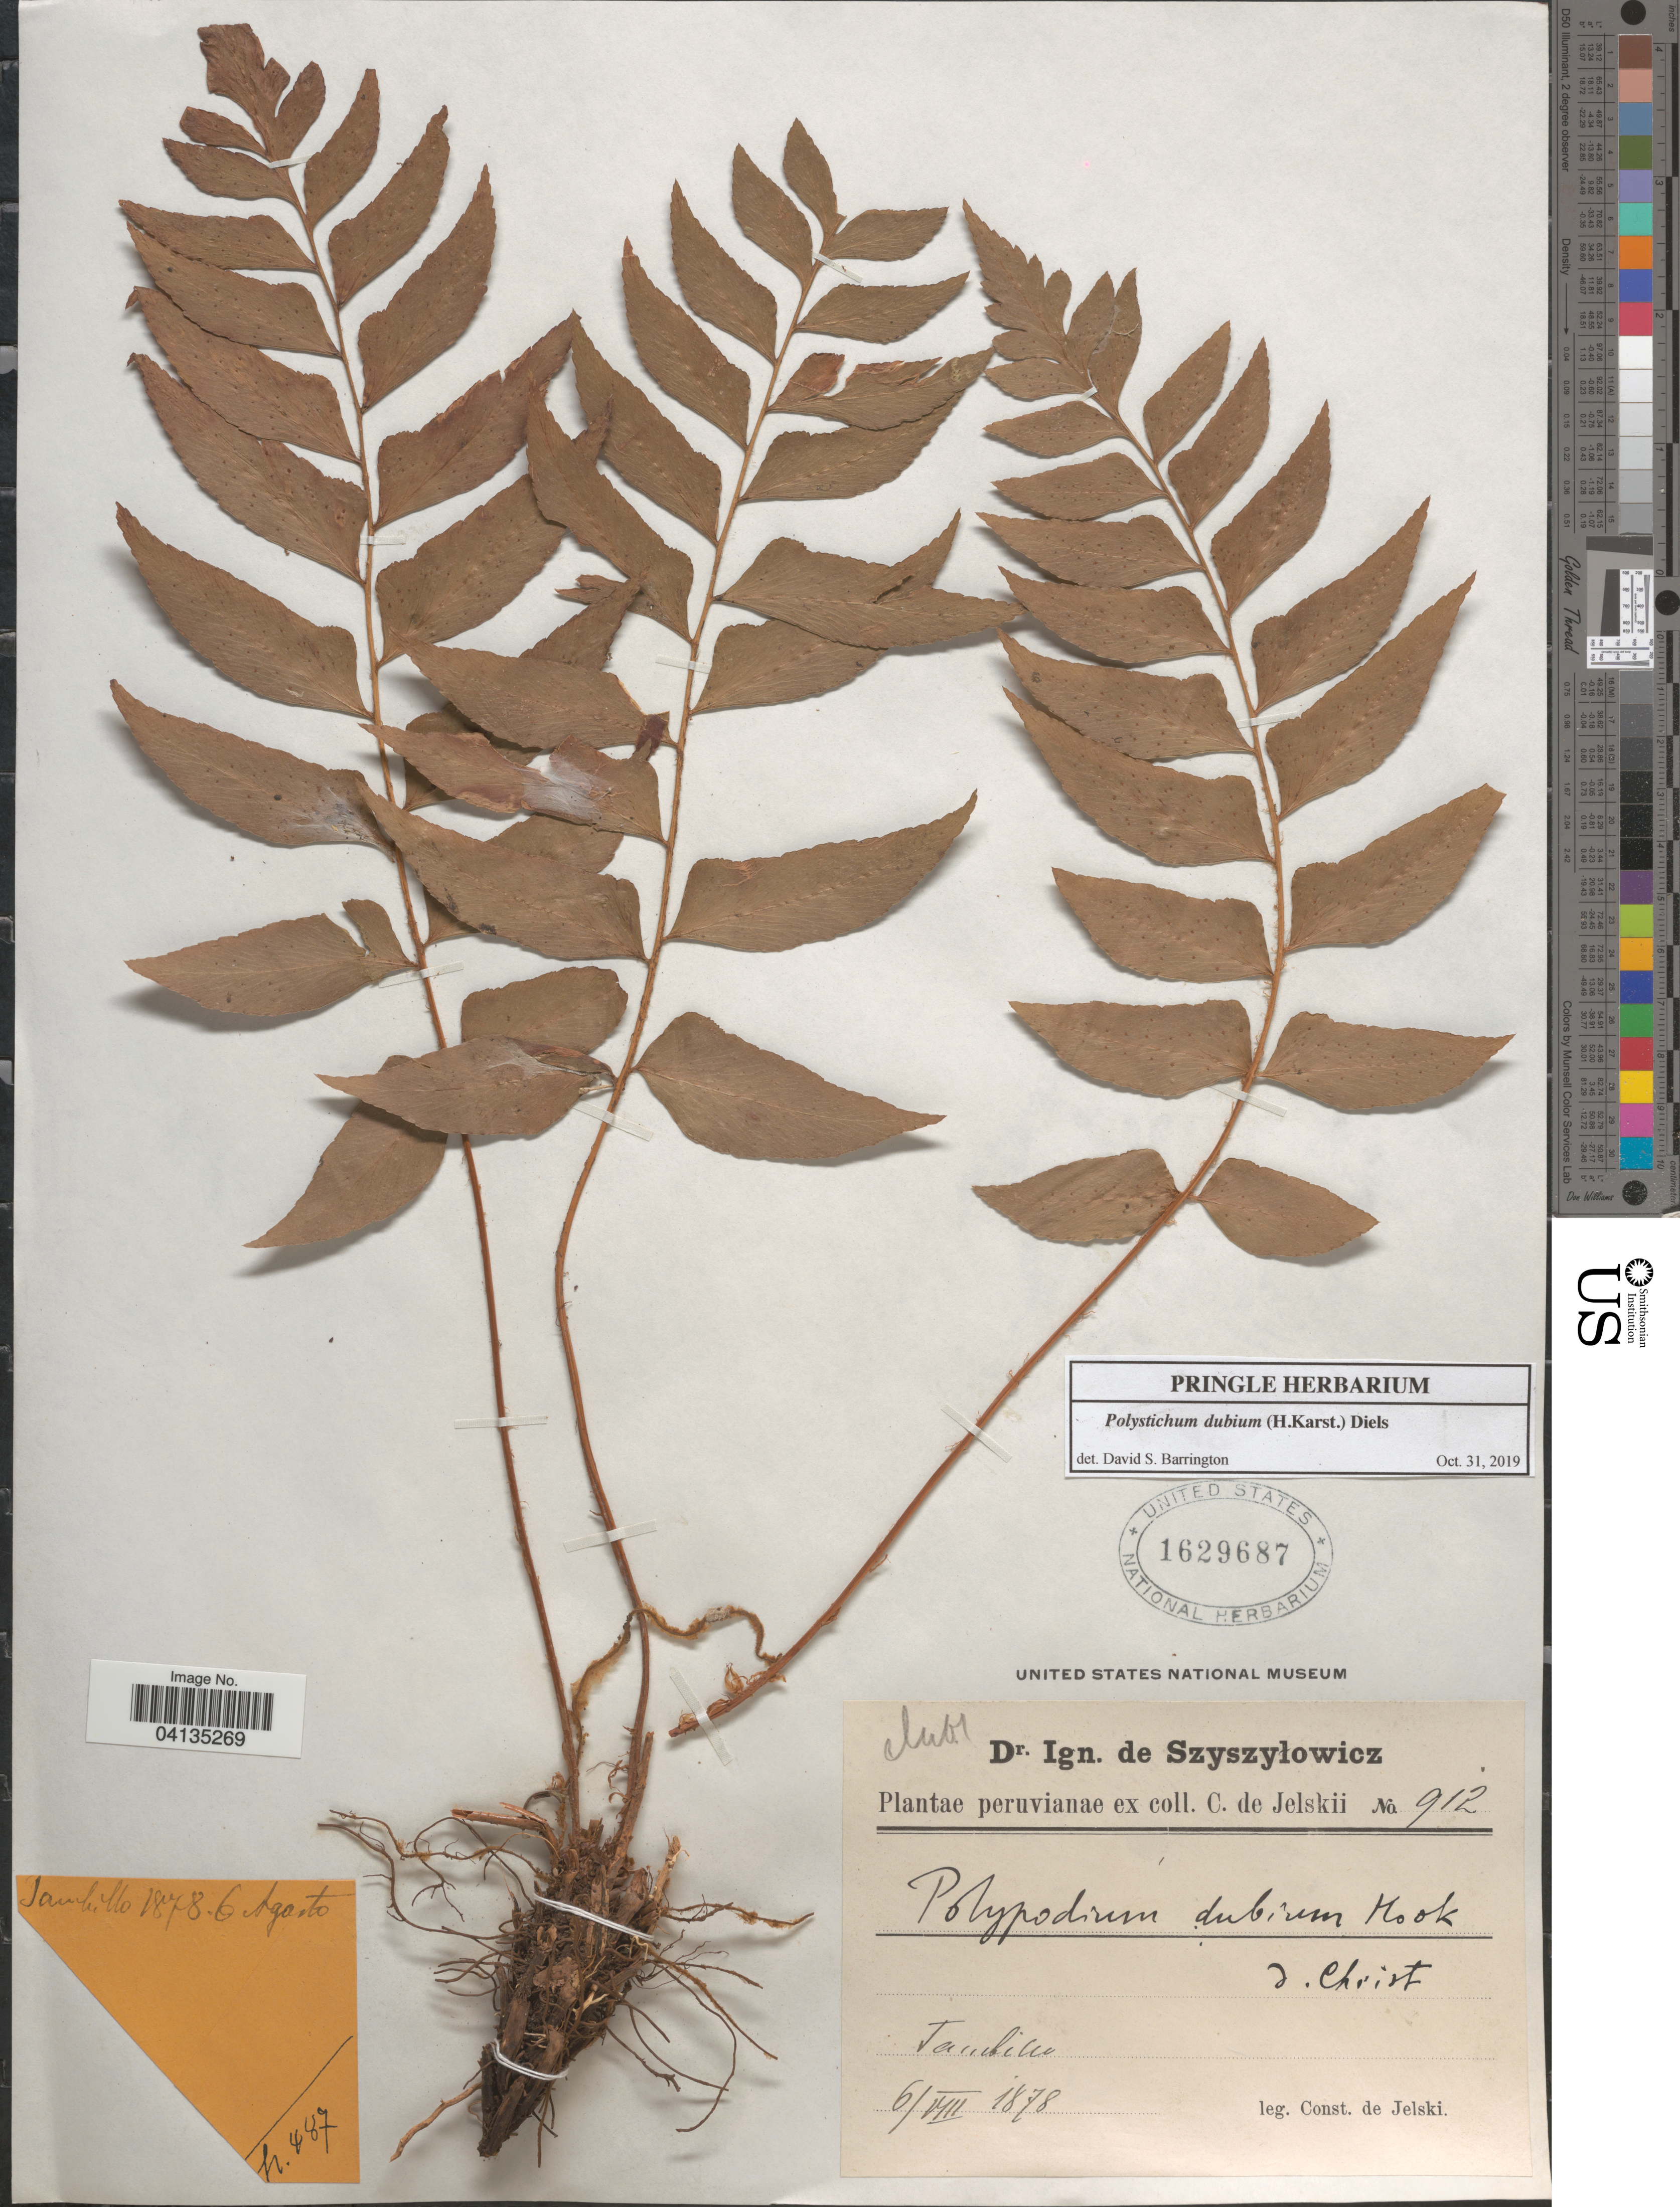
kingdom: Plantae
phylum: Tracheophyta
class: Polypodiopsida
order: Polypodiales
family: Dryopteridaceae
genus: Polystichum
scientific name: Polystichum dubium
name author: (H. Karst.) Diels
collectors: C. von Jelski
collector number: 912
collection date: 1878-08-06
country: Peru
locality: Peruvianae. Tambillo.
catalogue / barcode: US 1629687